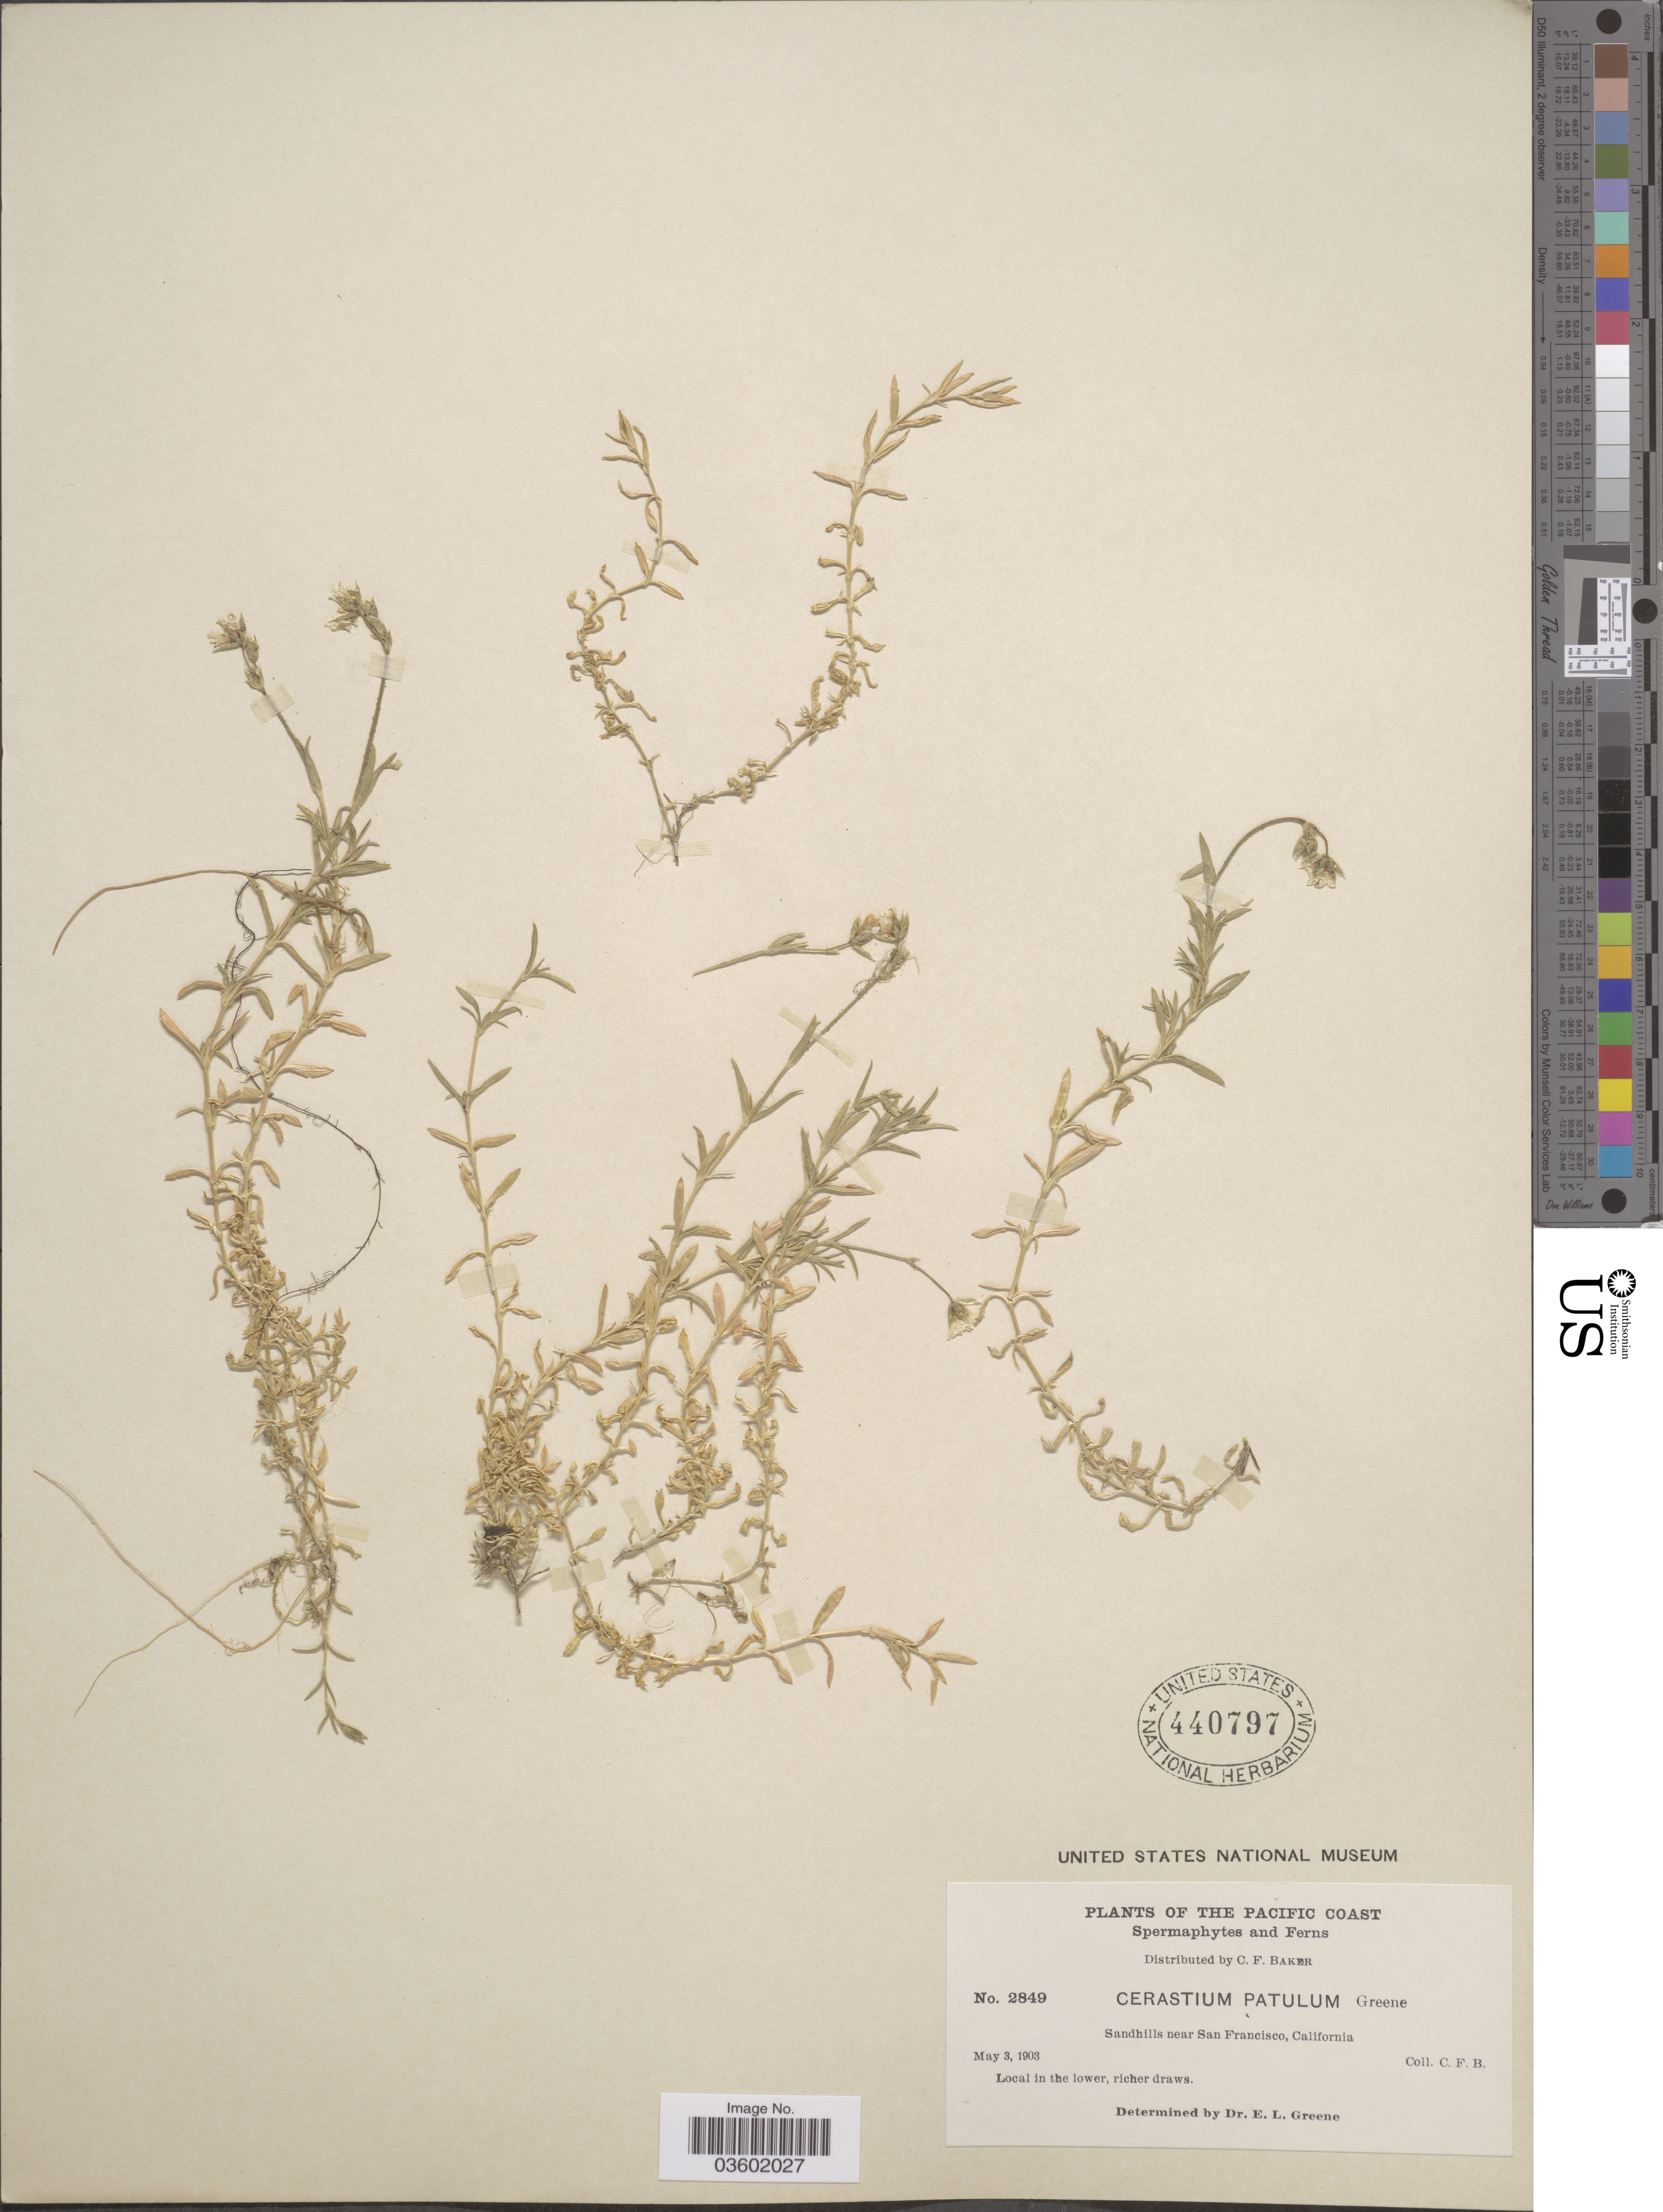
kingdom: Plantae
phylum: Tracheophyta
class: Magnoliopsida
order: Caryophyllales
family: Caryophyllaceae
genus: Cerastium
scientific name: Cerastium patulum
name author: Greene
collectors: C. F. Baker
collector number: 2849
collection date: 1903-05-03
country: United States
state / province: California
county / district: San Francisco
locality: Pacific Coast. Sandhills nar San Francisco.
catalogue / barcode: US 440797